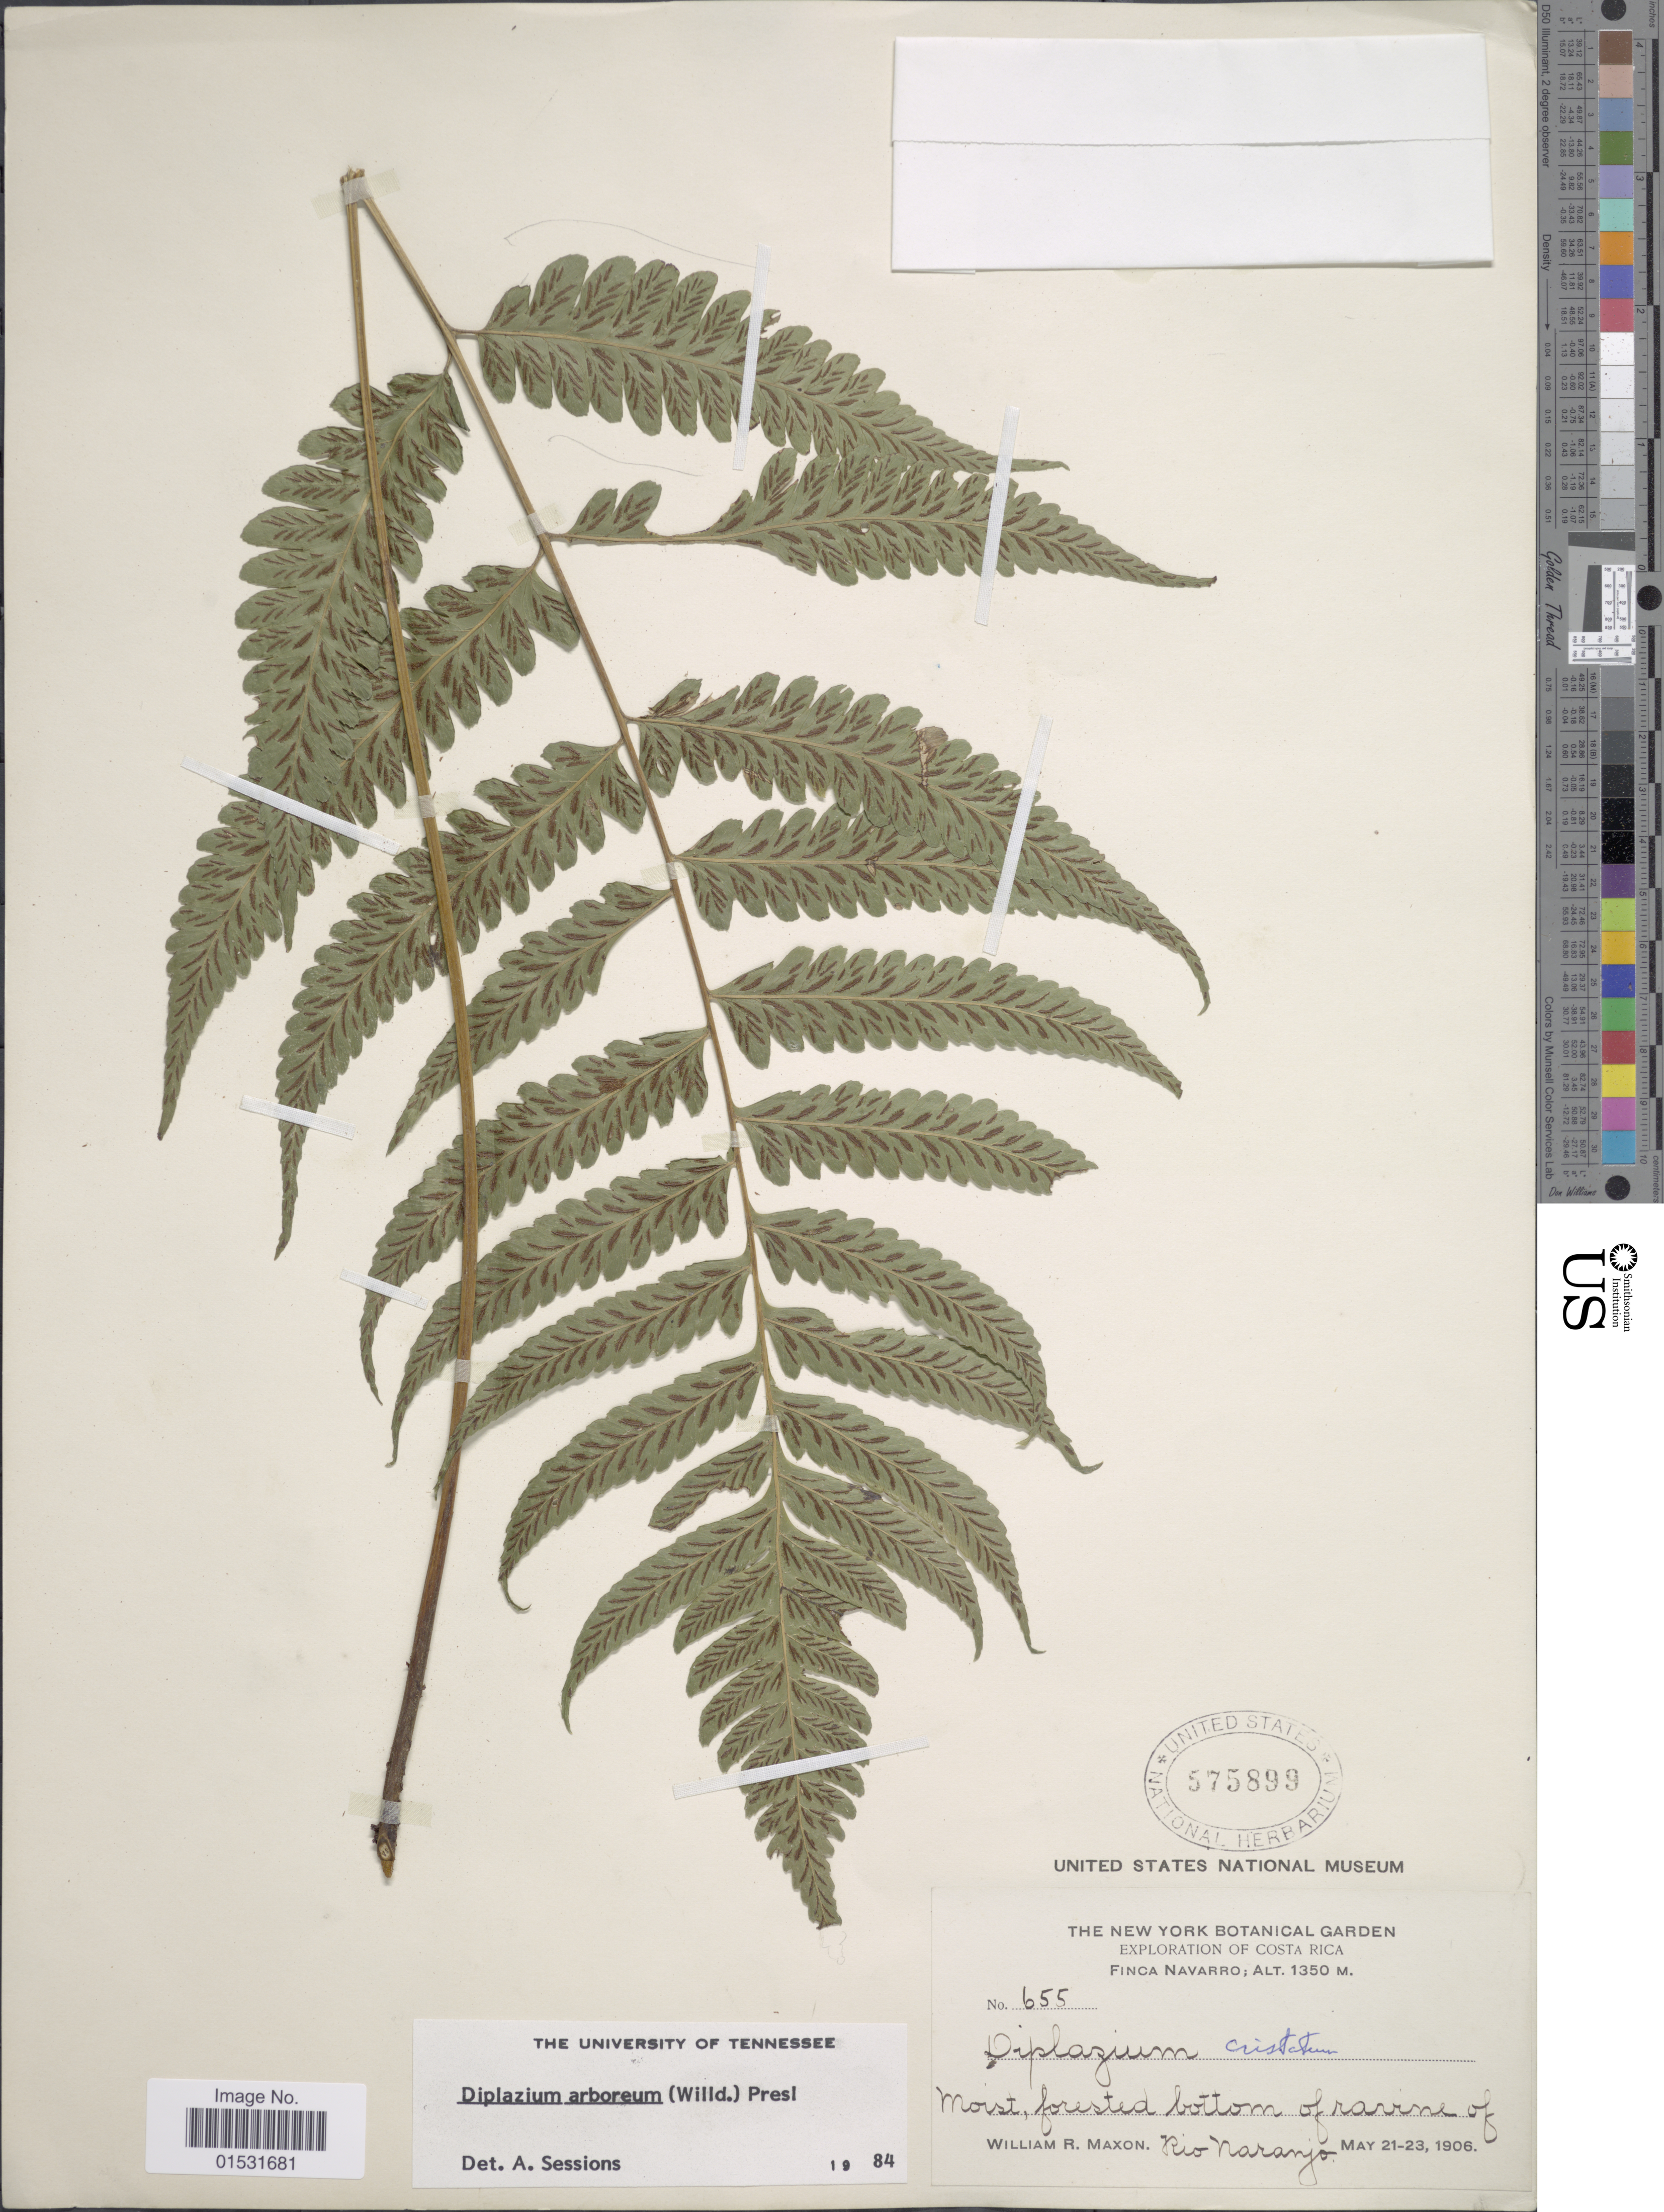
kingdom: Plantae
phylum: Tracheophyta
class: Polypodiopsida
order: Polypodiales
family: Athyriaceae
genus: Diplazium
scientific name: Diplazium cristatum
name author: (Desr.) Alston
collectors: W. R. Maxon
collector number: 655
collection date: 1906-05-21/1906-05-23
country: Costa Rica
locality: Finca Navarro. Forested bottom of ravine of Rio Naranjo.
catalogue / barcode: US 575899